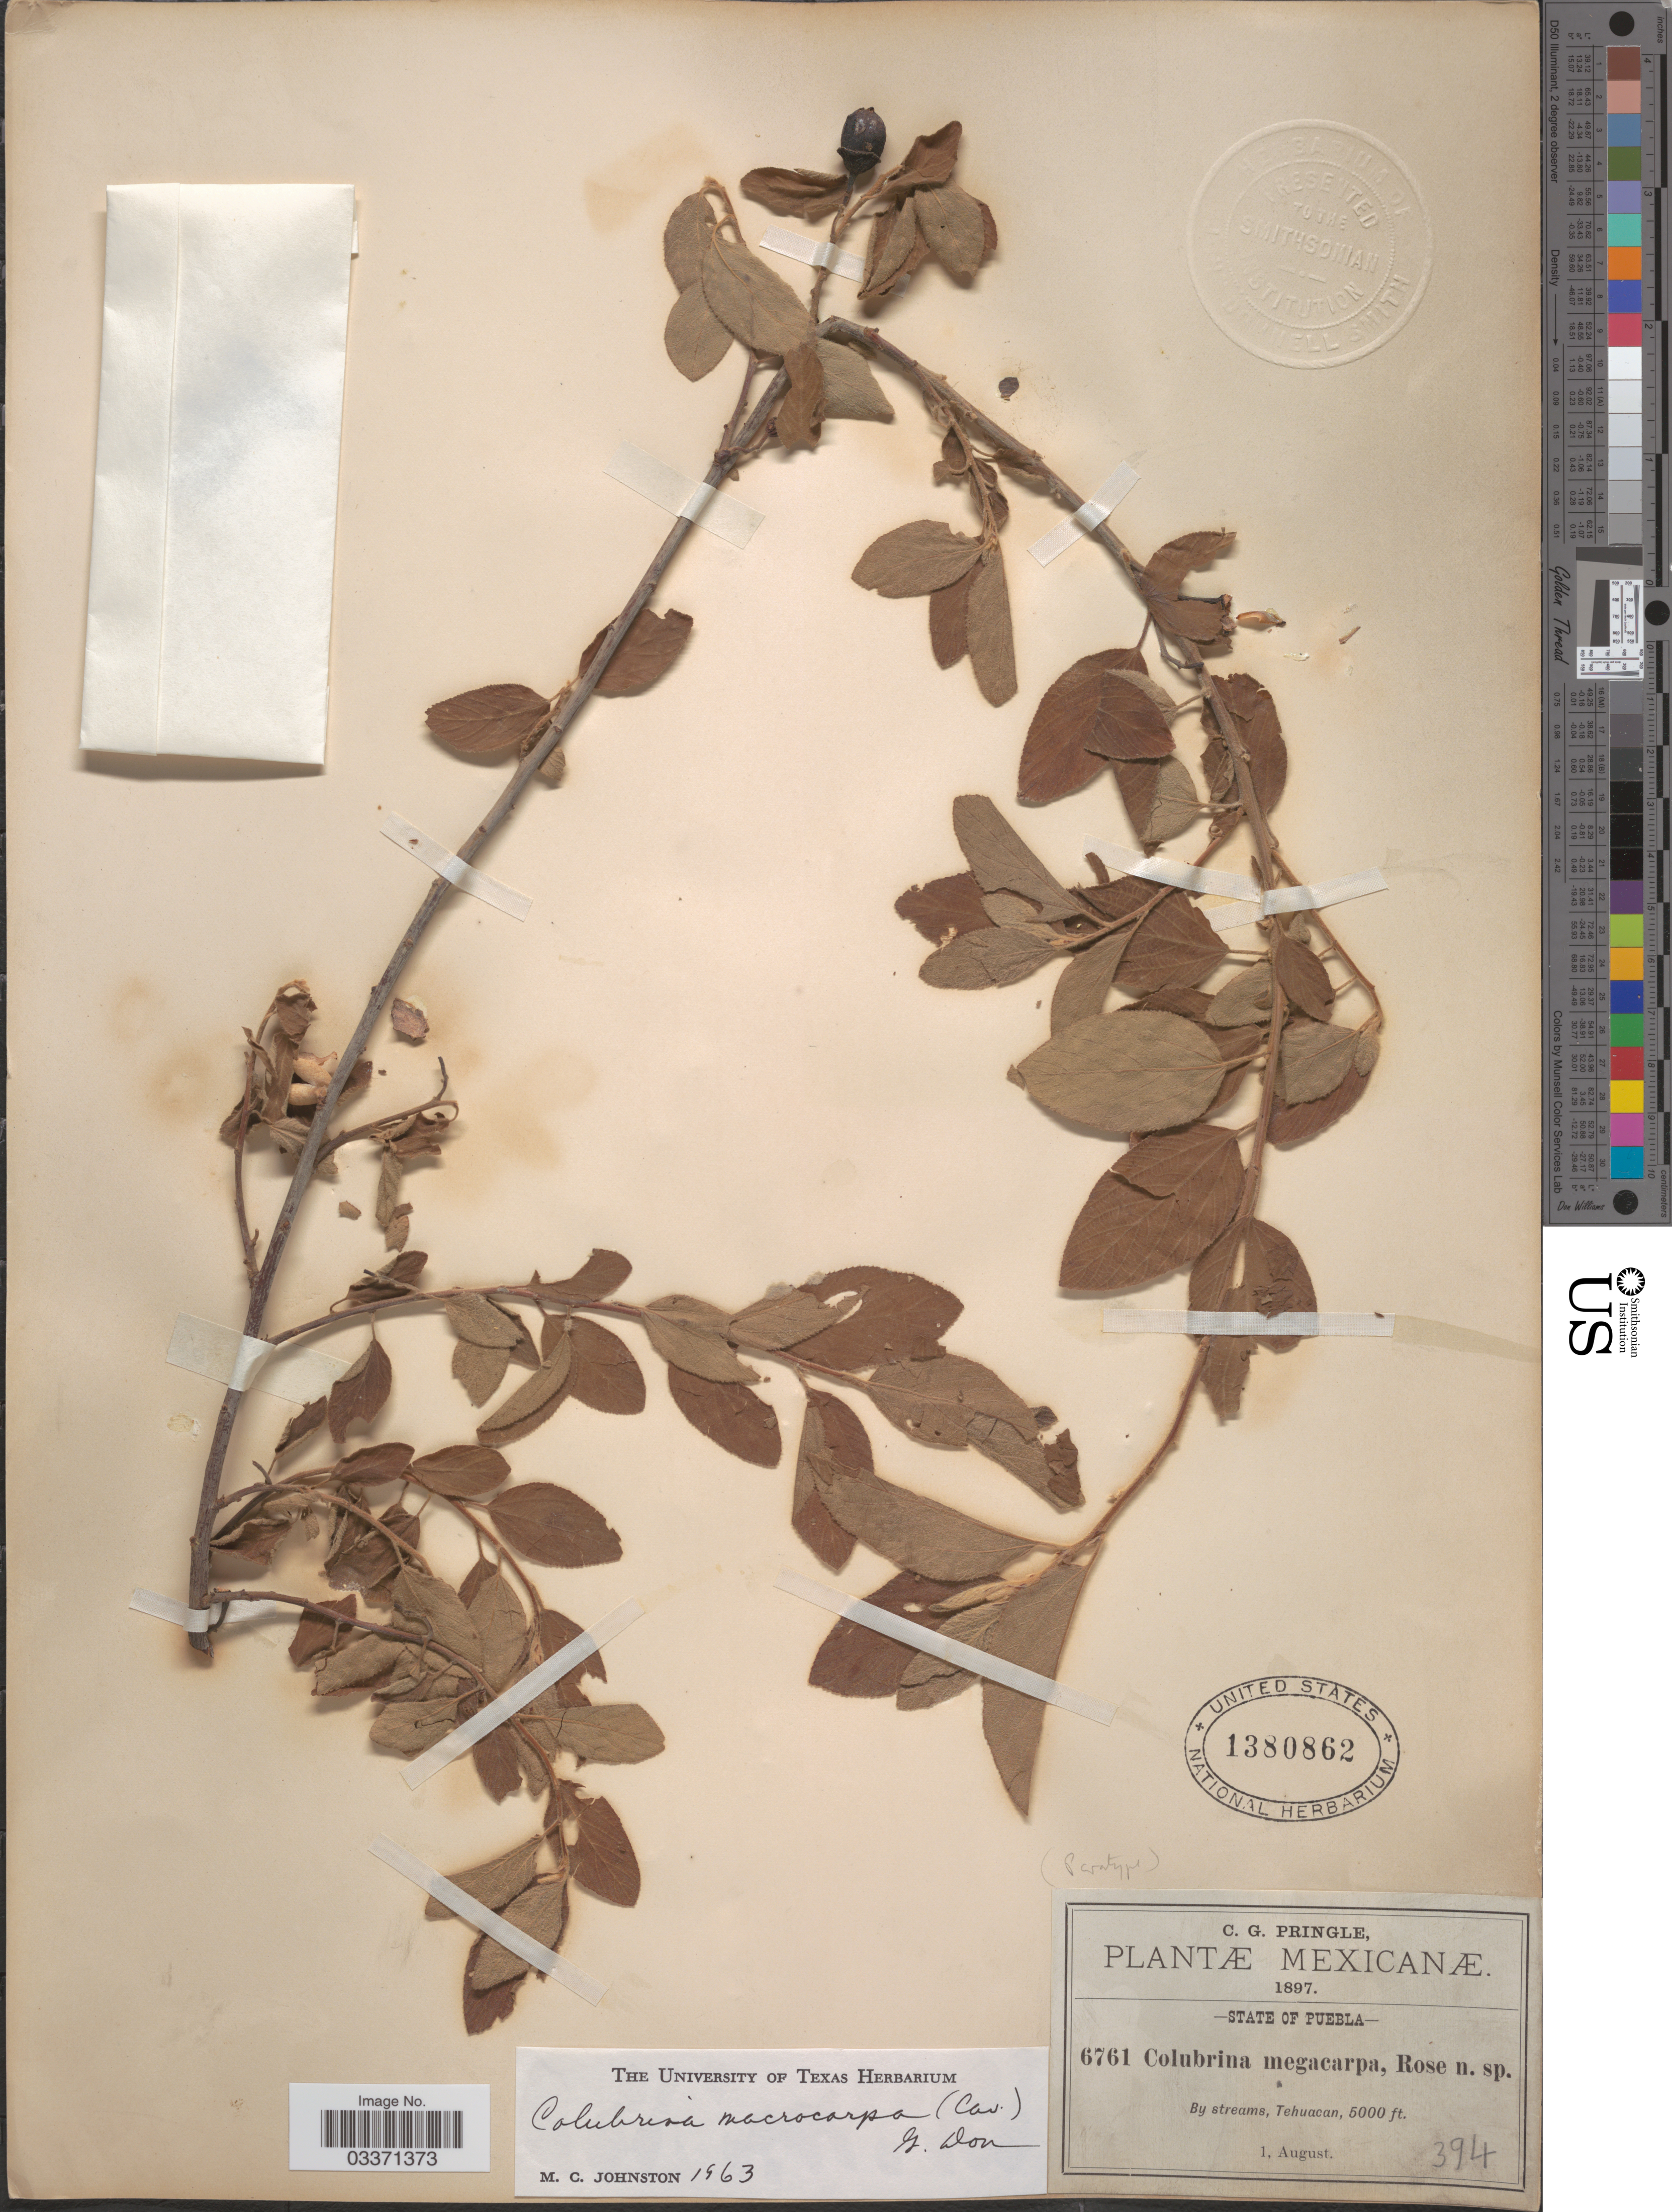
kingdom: Plantae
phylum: Tracheophyta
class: Magnoliopsida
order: Rosales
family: Rhamnaceae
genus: Colubrina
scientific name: Colubrina macrocarpa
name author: (Cav.) G. Don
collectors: C. G. Pringle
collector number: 6761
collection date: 1897-08-01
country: Mexico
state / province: Puebla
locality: By streams, Tehuacan.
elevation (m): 1524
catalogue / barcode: US 1380862